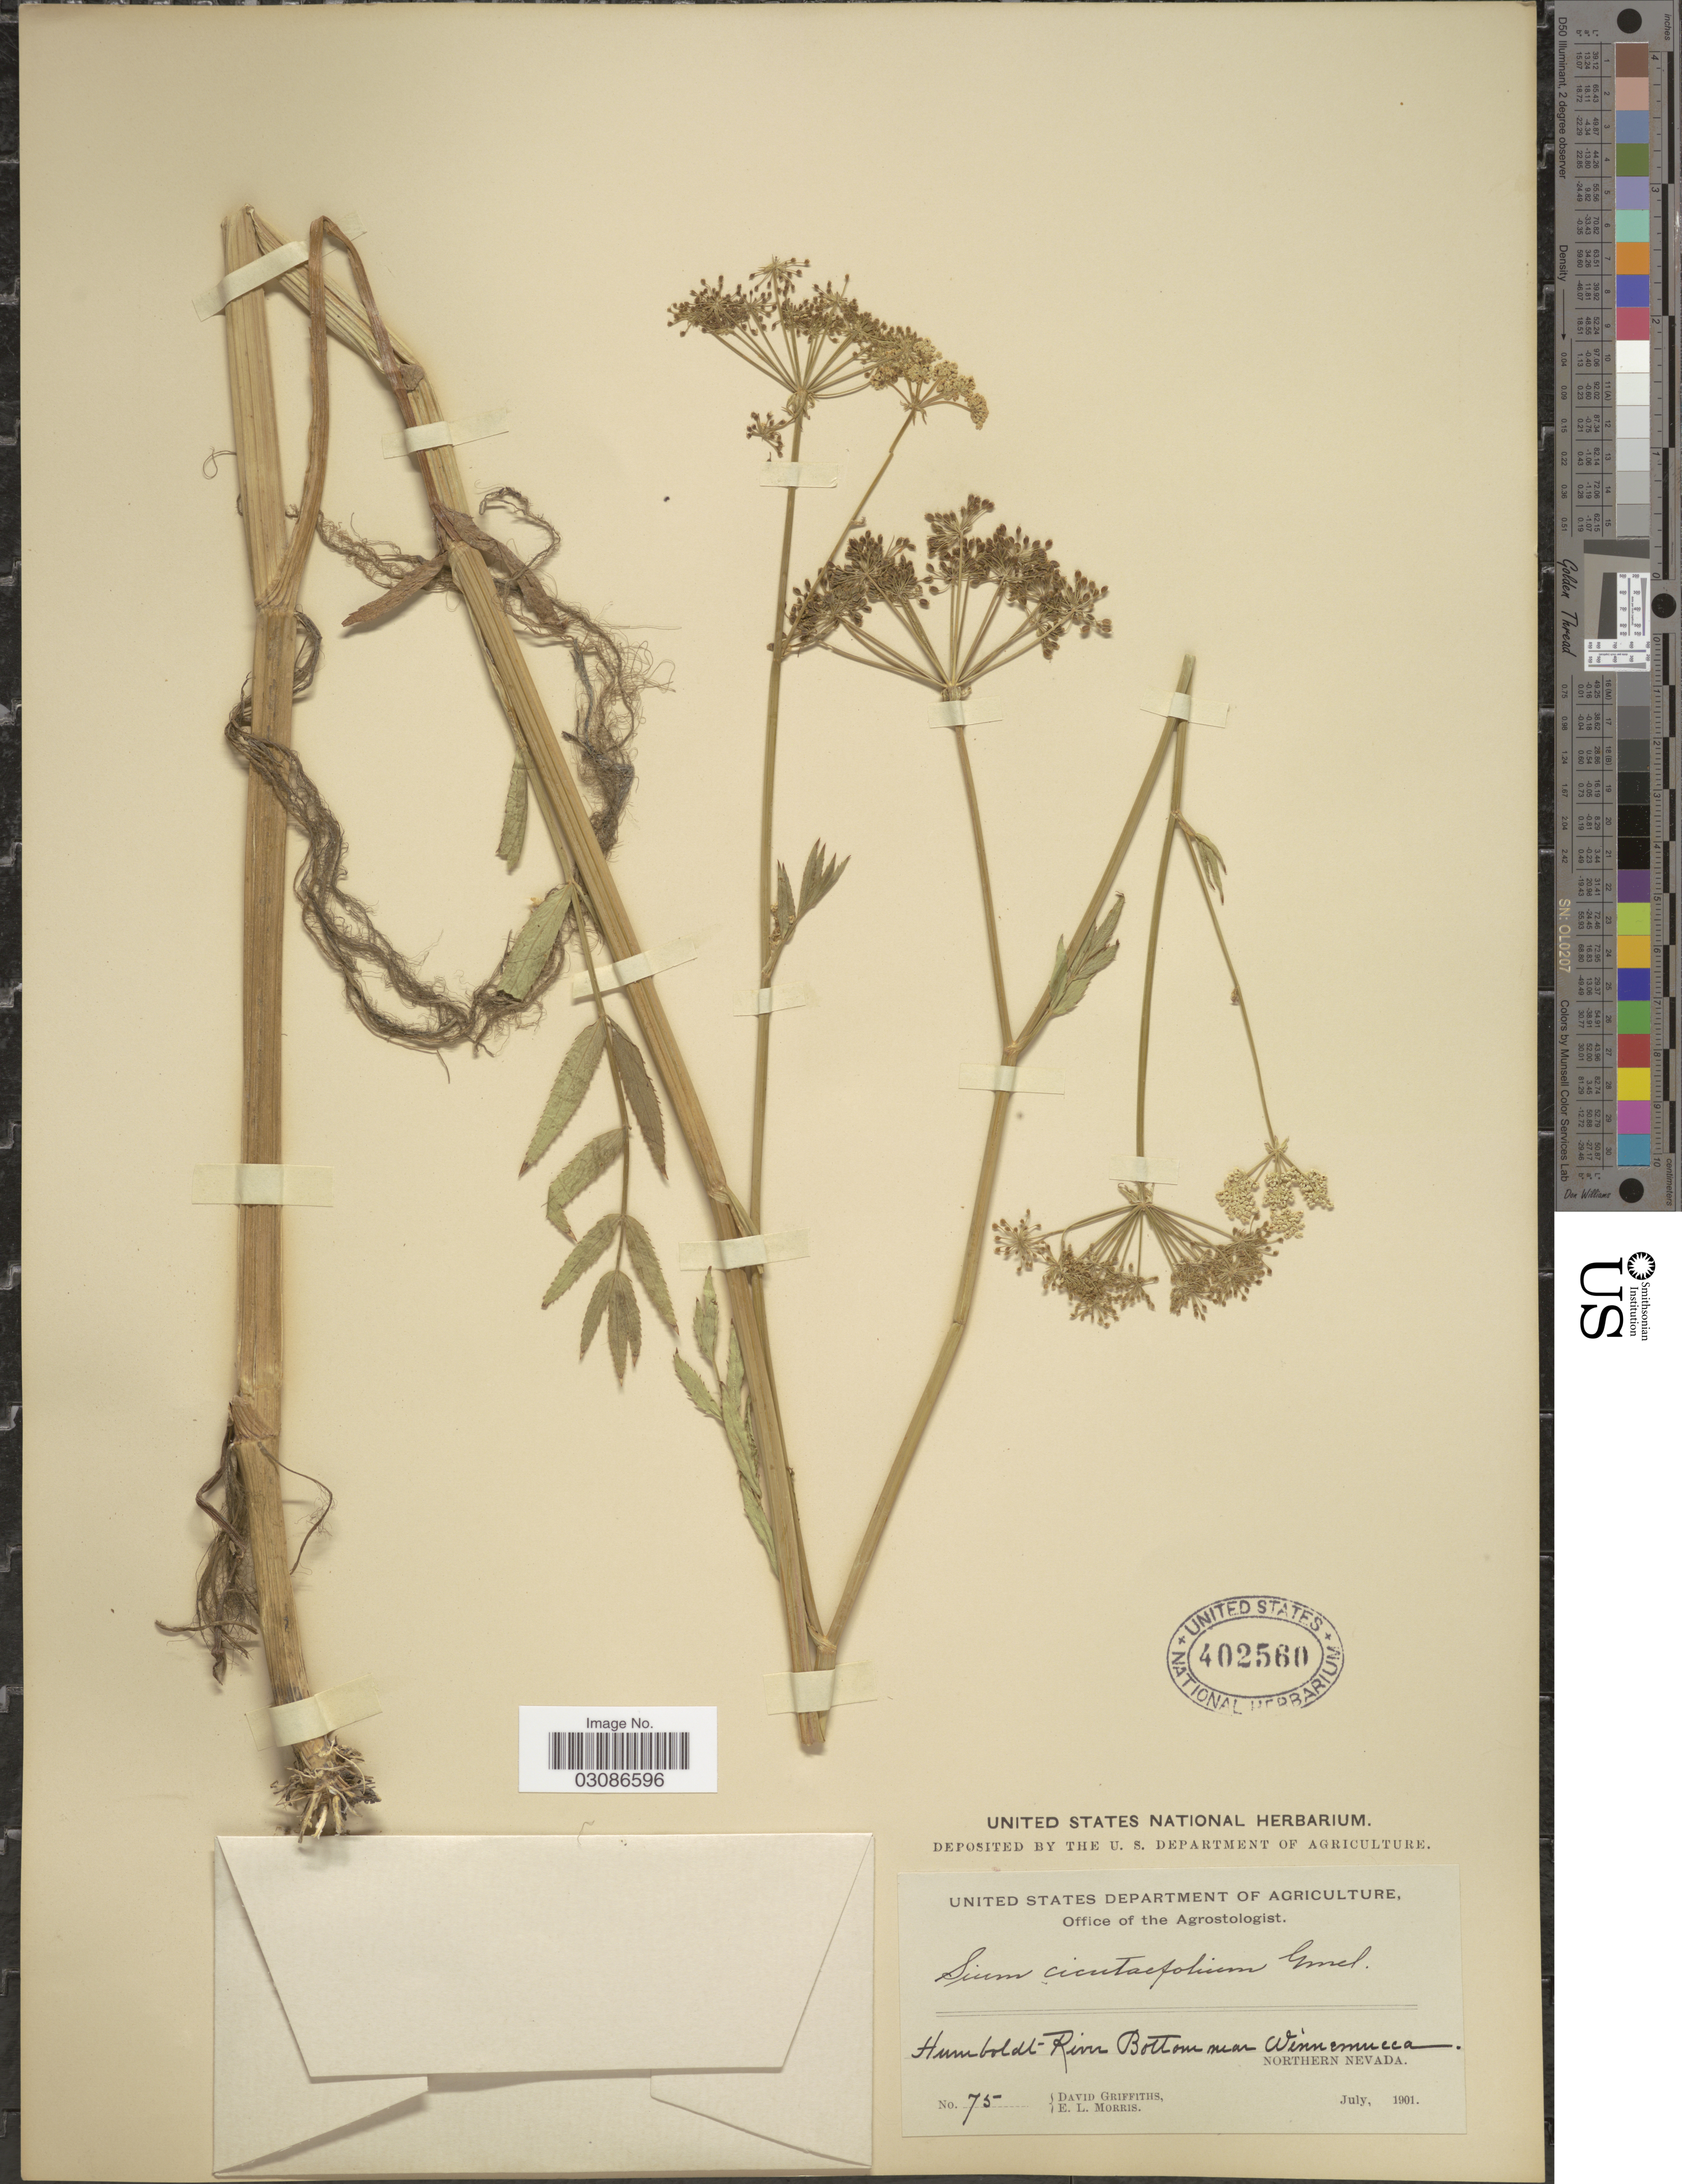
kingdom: Plantae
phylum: Tracheophyta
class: Magnoliopsida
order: Apiales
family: Apiaceae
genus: Sium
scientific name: Sium suave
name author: Walter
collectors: D. Griffiths & E. Morris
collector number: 75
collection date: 1901-07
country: United States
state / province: Nevada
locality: Humboldt River Bottom near Winnemucca, Northern Nevada.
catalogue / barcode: US 402560